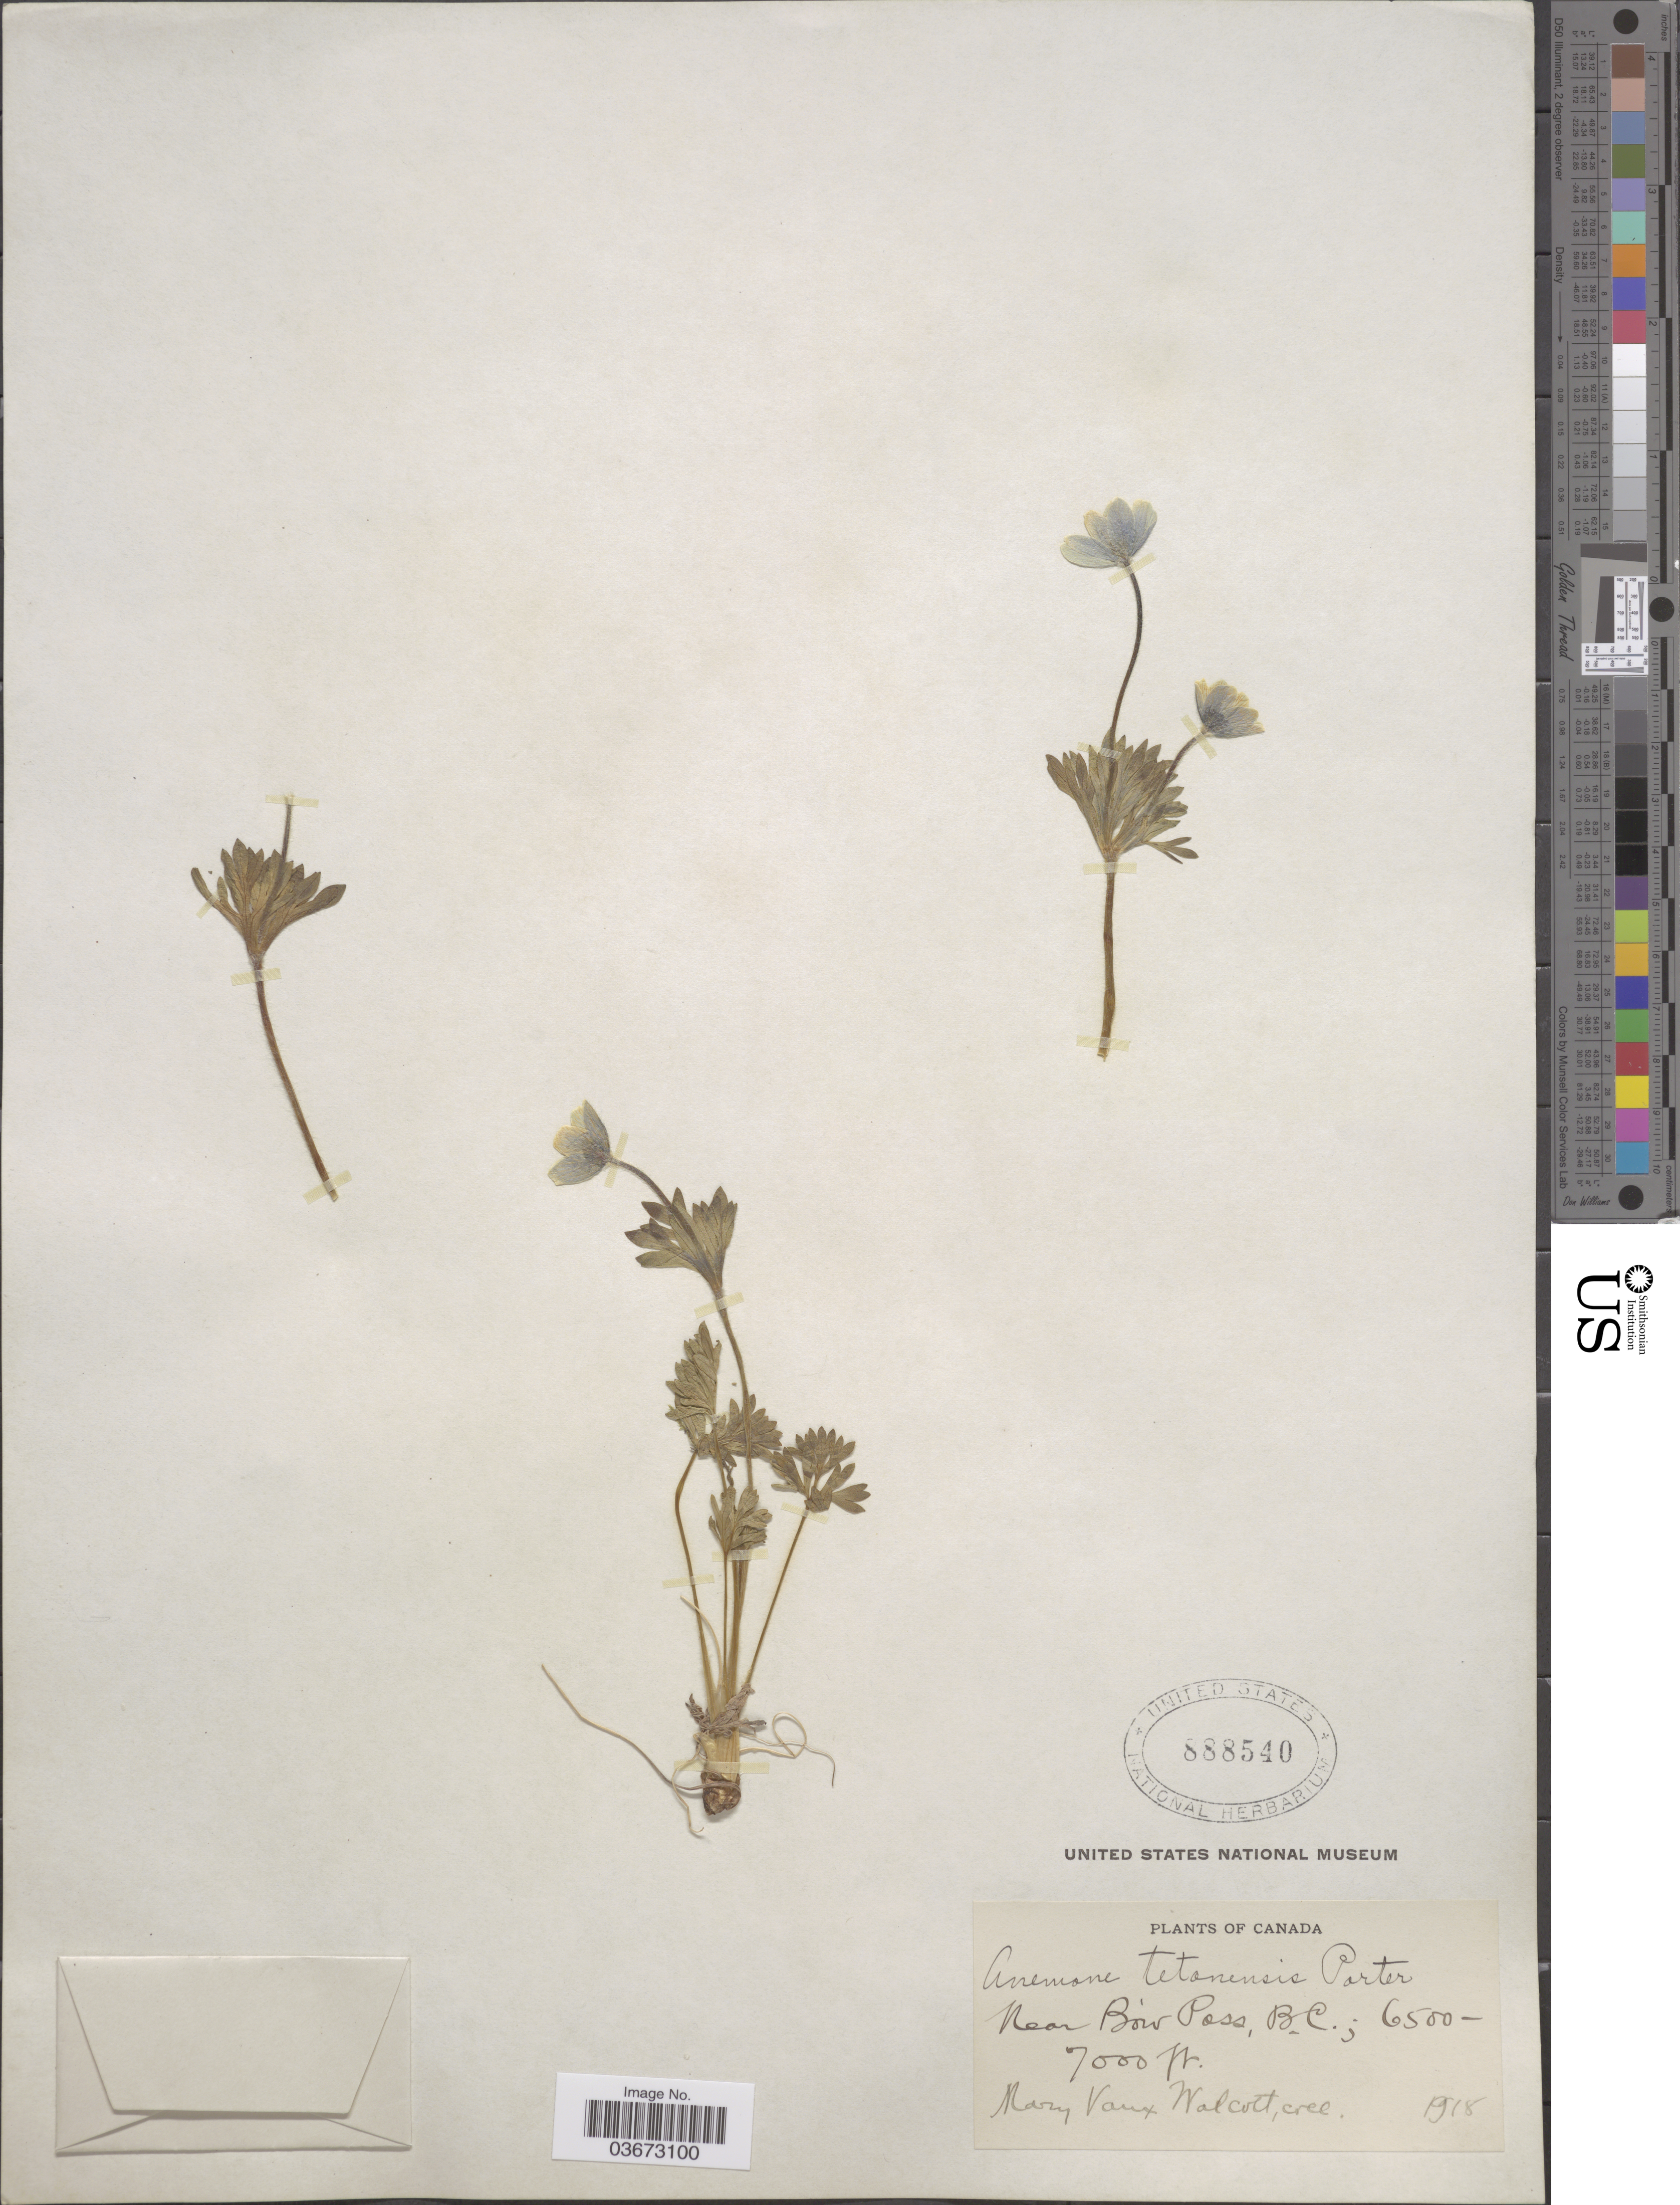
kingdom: Plantae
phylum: Tracheophyta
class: Magnoliopsida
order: Ranunculales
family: Ranunculaceae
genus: Anemone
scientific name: Anemone tetonensis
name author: Porter ex Britton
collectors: M. Walcott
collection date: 1918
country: Canada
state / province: British Columbia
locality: Near Bow Pass.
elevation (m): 1981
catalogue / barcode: US 888540